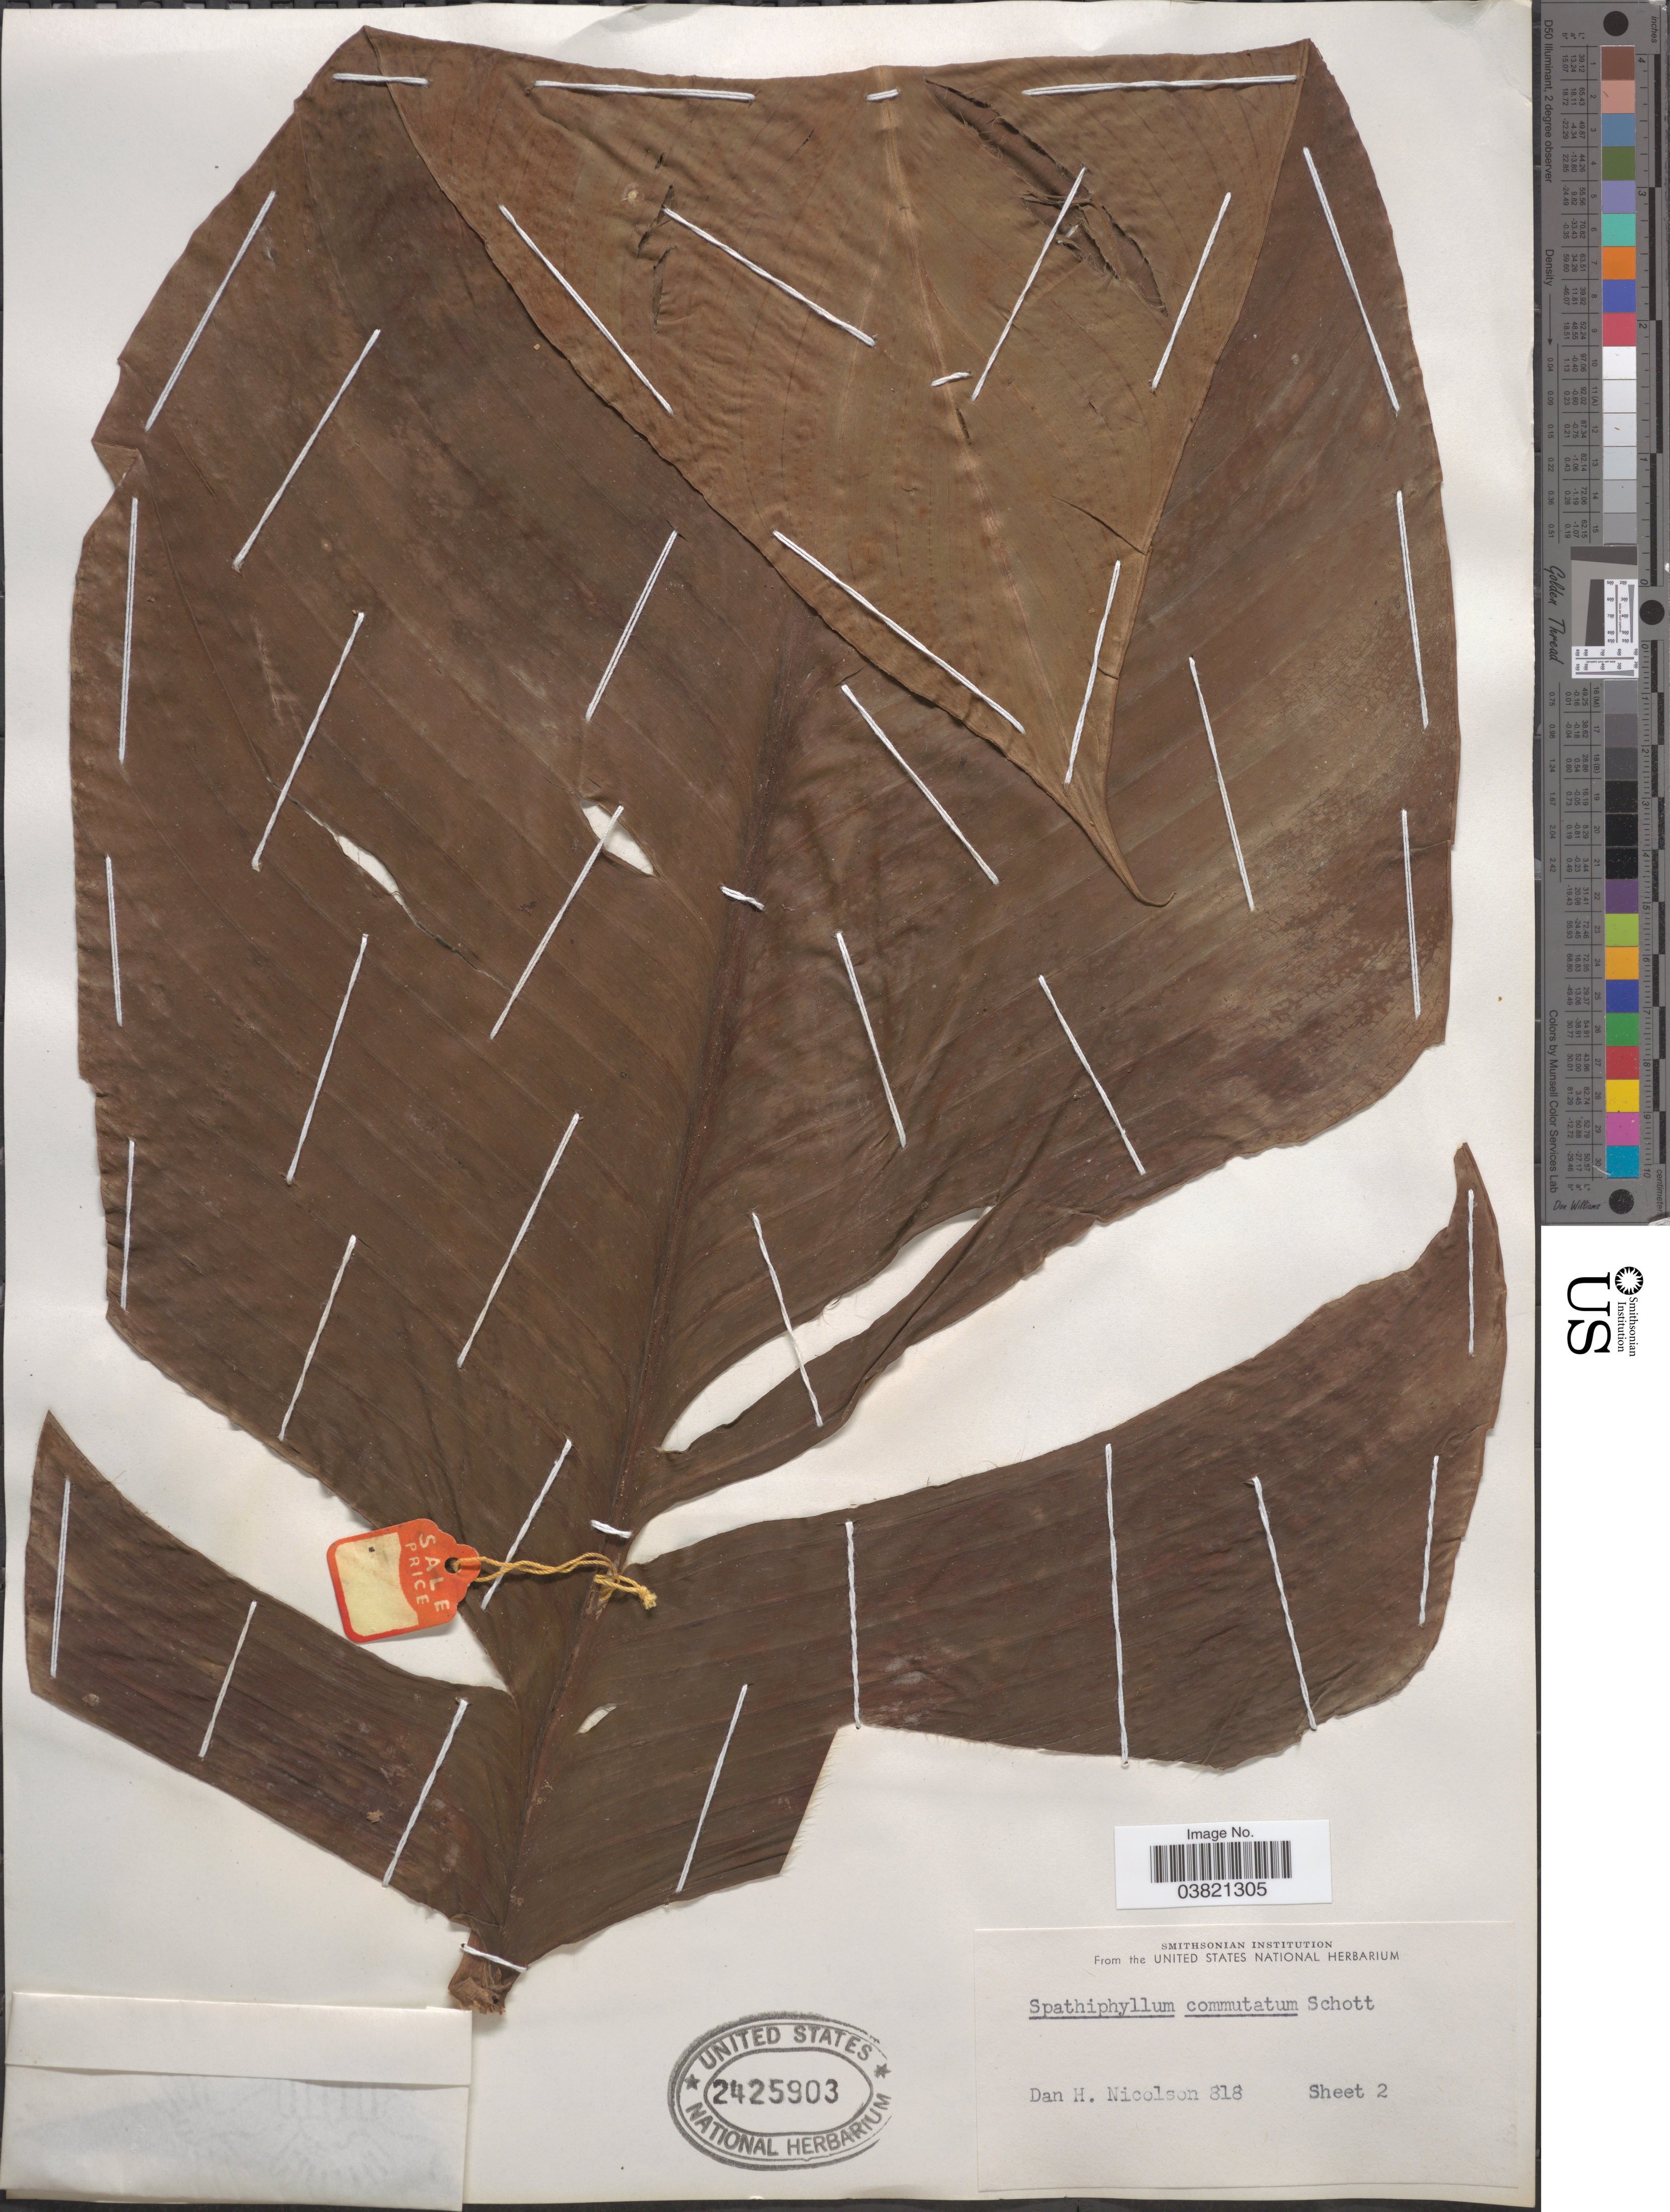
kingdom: Plantae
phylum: Tracheophyta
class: Liliopsida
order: Alismatales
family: Araceae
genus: Spathiphyllum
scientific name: Spathiphyllum commutatum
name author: Schott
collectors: D. H. Nicolson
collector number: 818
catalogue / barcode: US 2425903